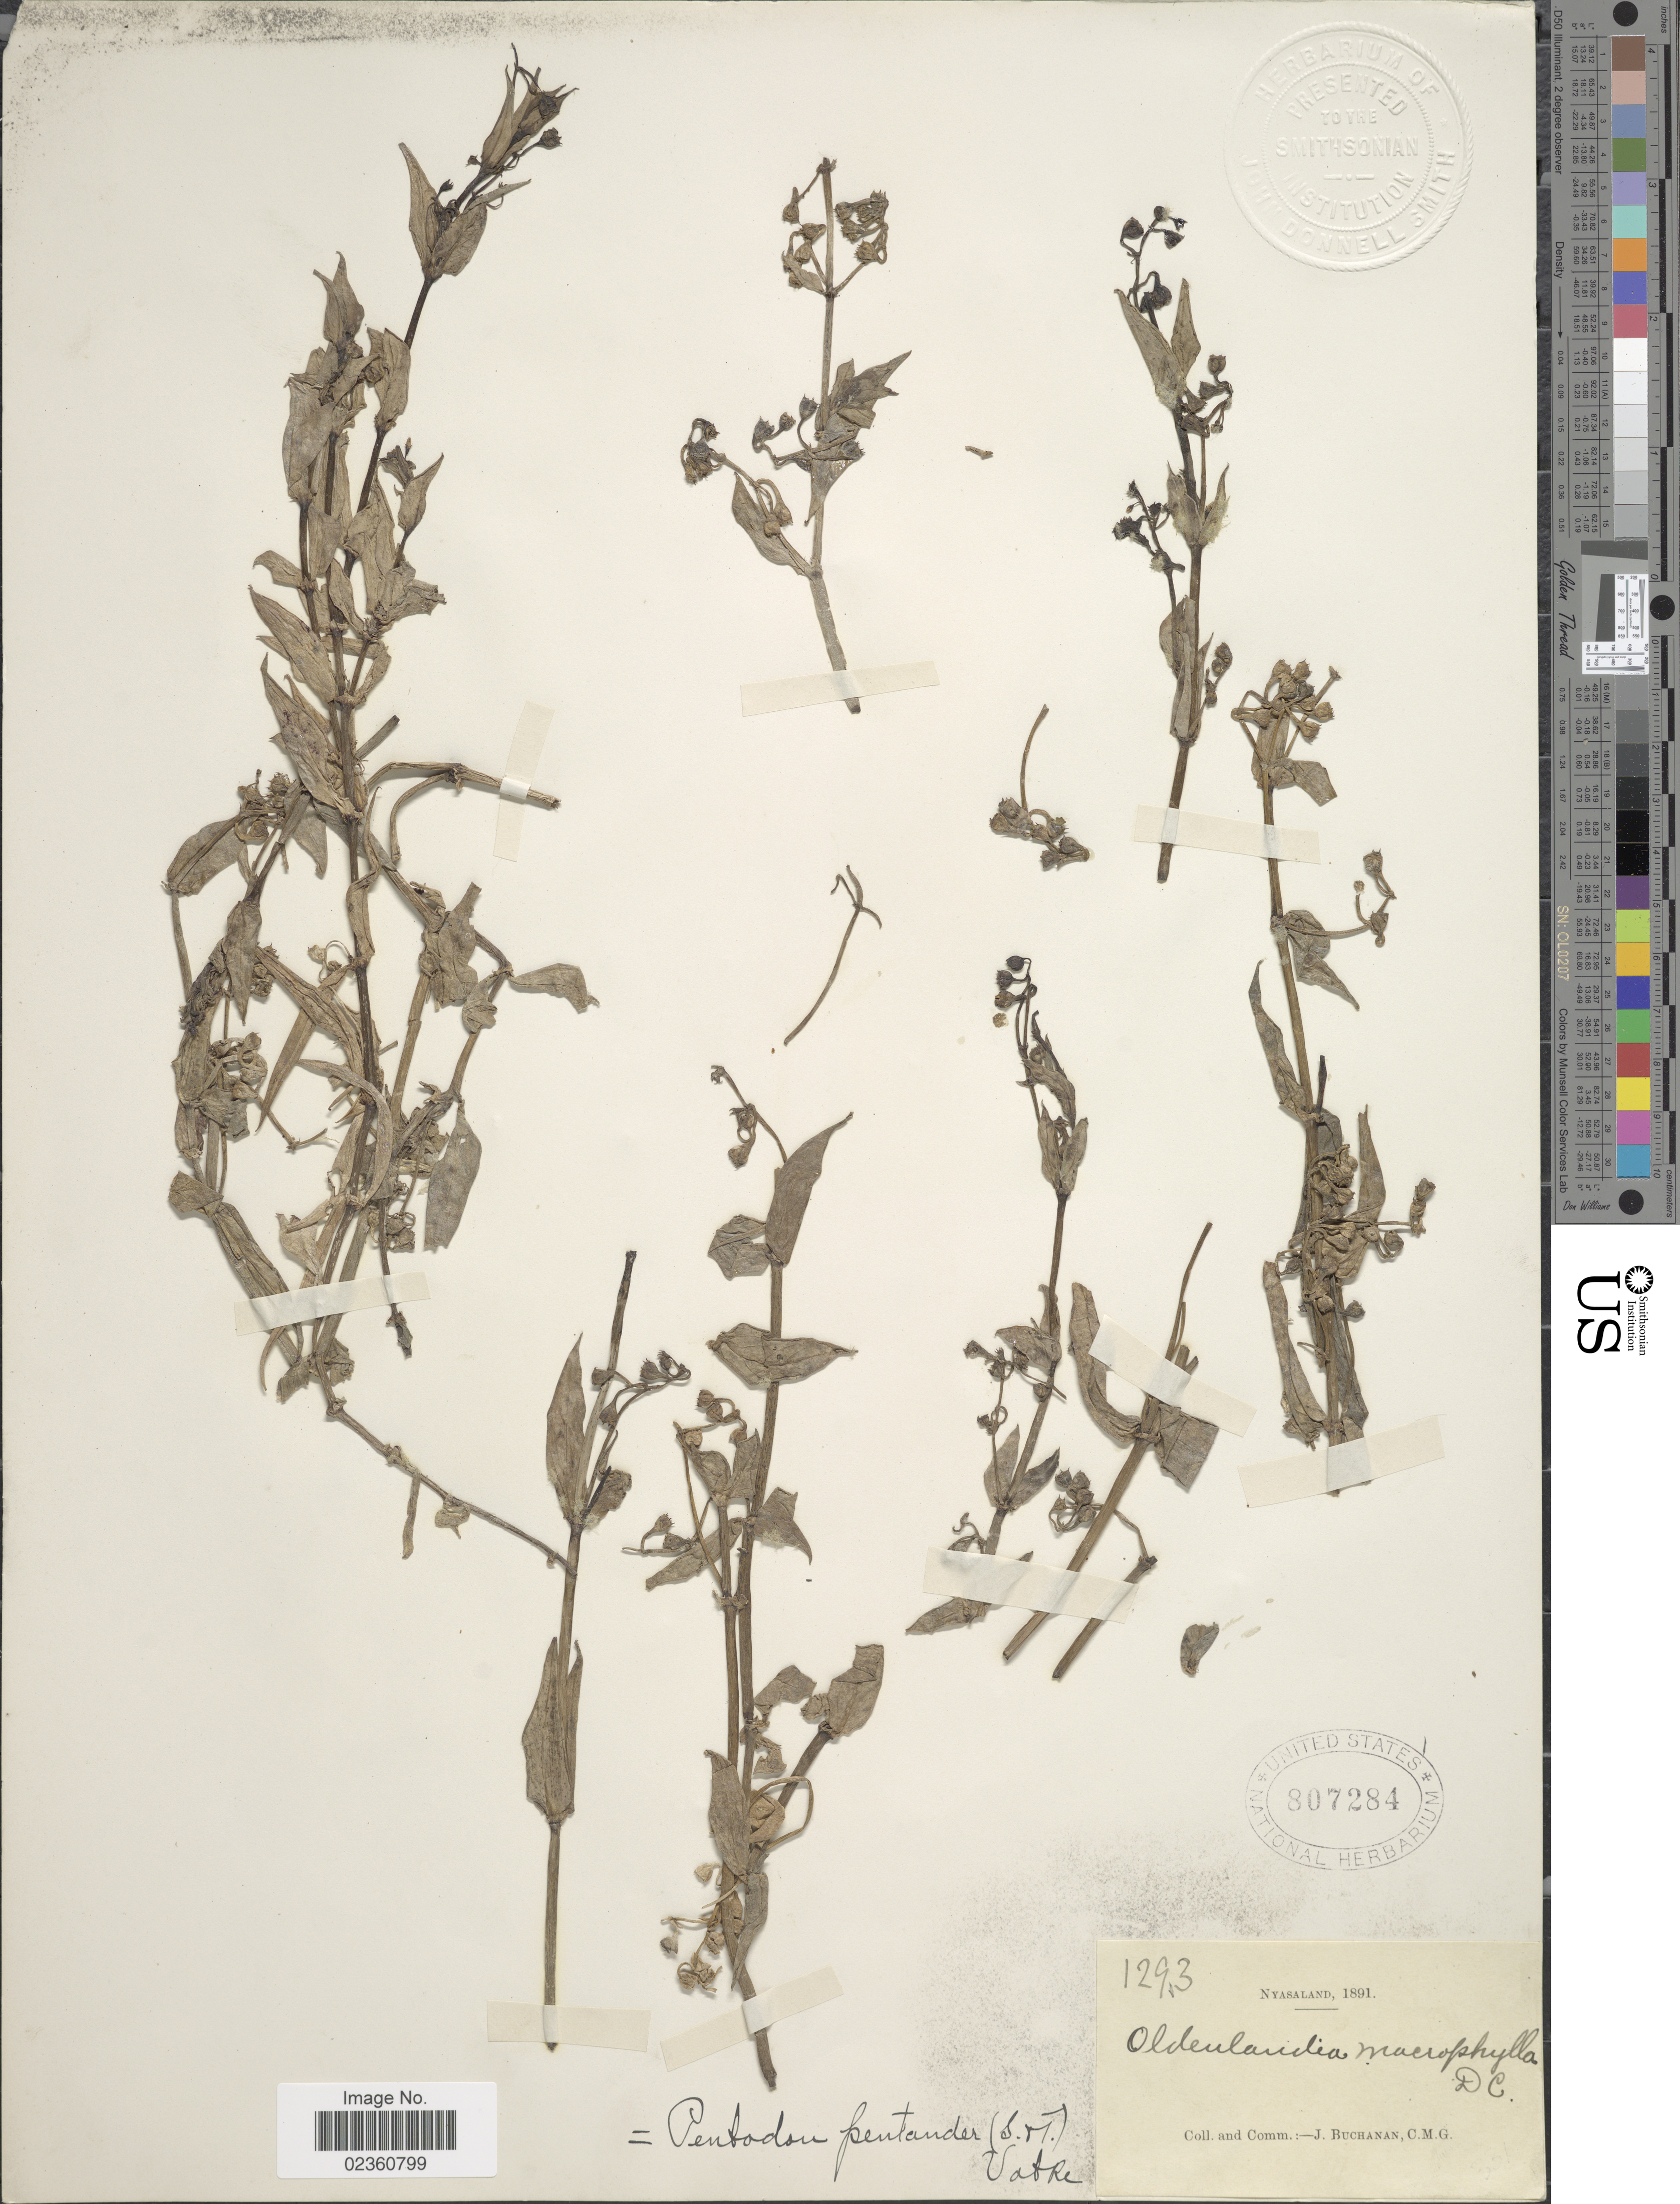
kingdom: Plantae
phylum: Tracheophyta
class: Magnoliopsida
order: Gentianales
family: Rubiaceae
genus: Pentodon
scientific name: Pentodon pentandrus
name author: (Schumach. & Thonn.) Vatke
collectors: J. Buchanan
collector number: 1293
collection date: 1891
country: Malawi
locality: Nyasaland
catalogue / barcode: US 807284